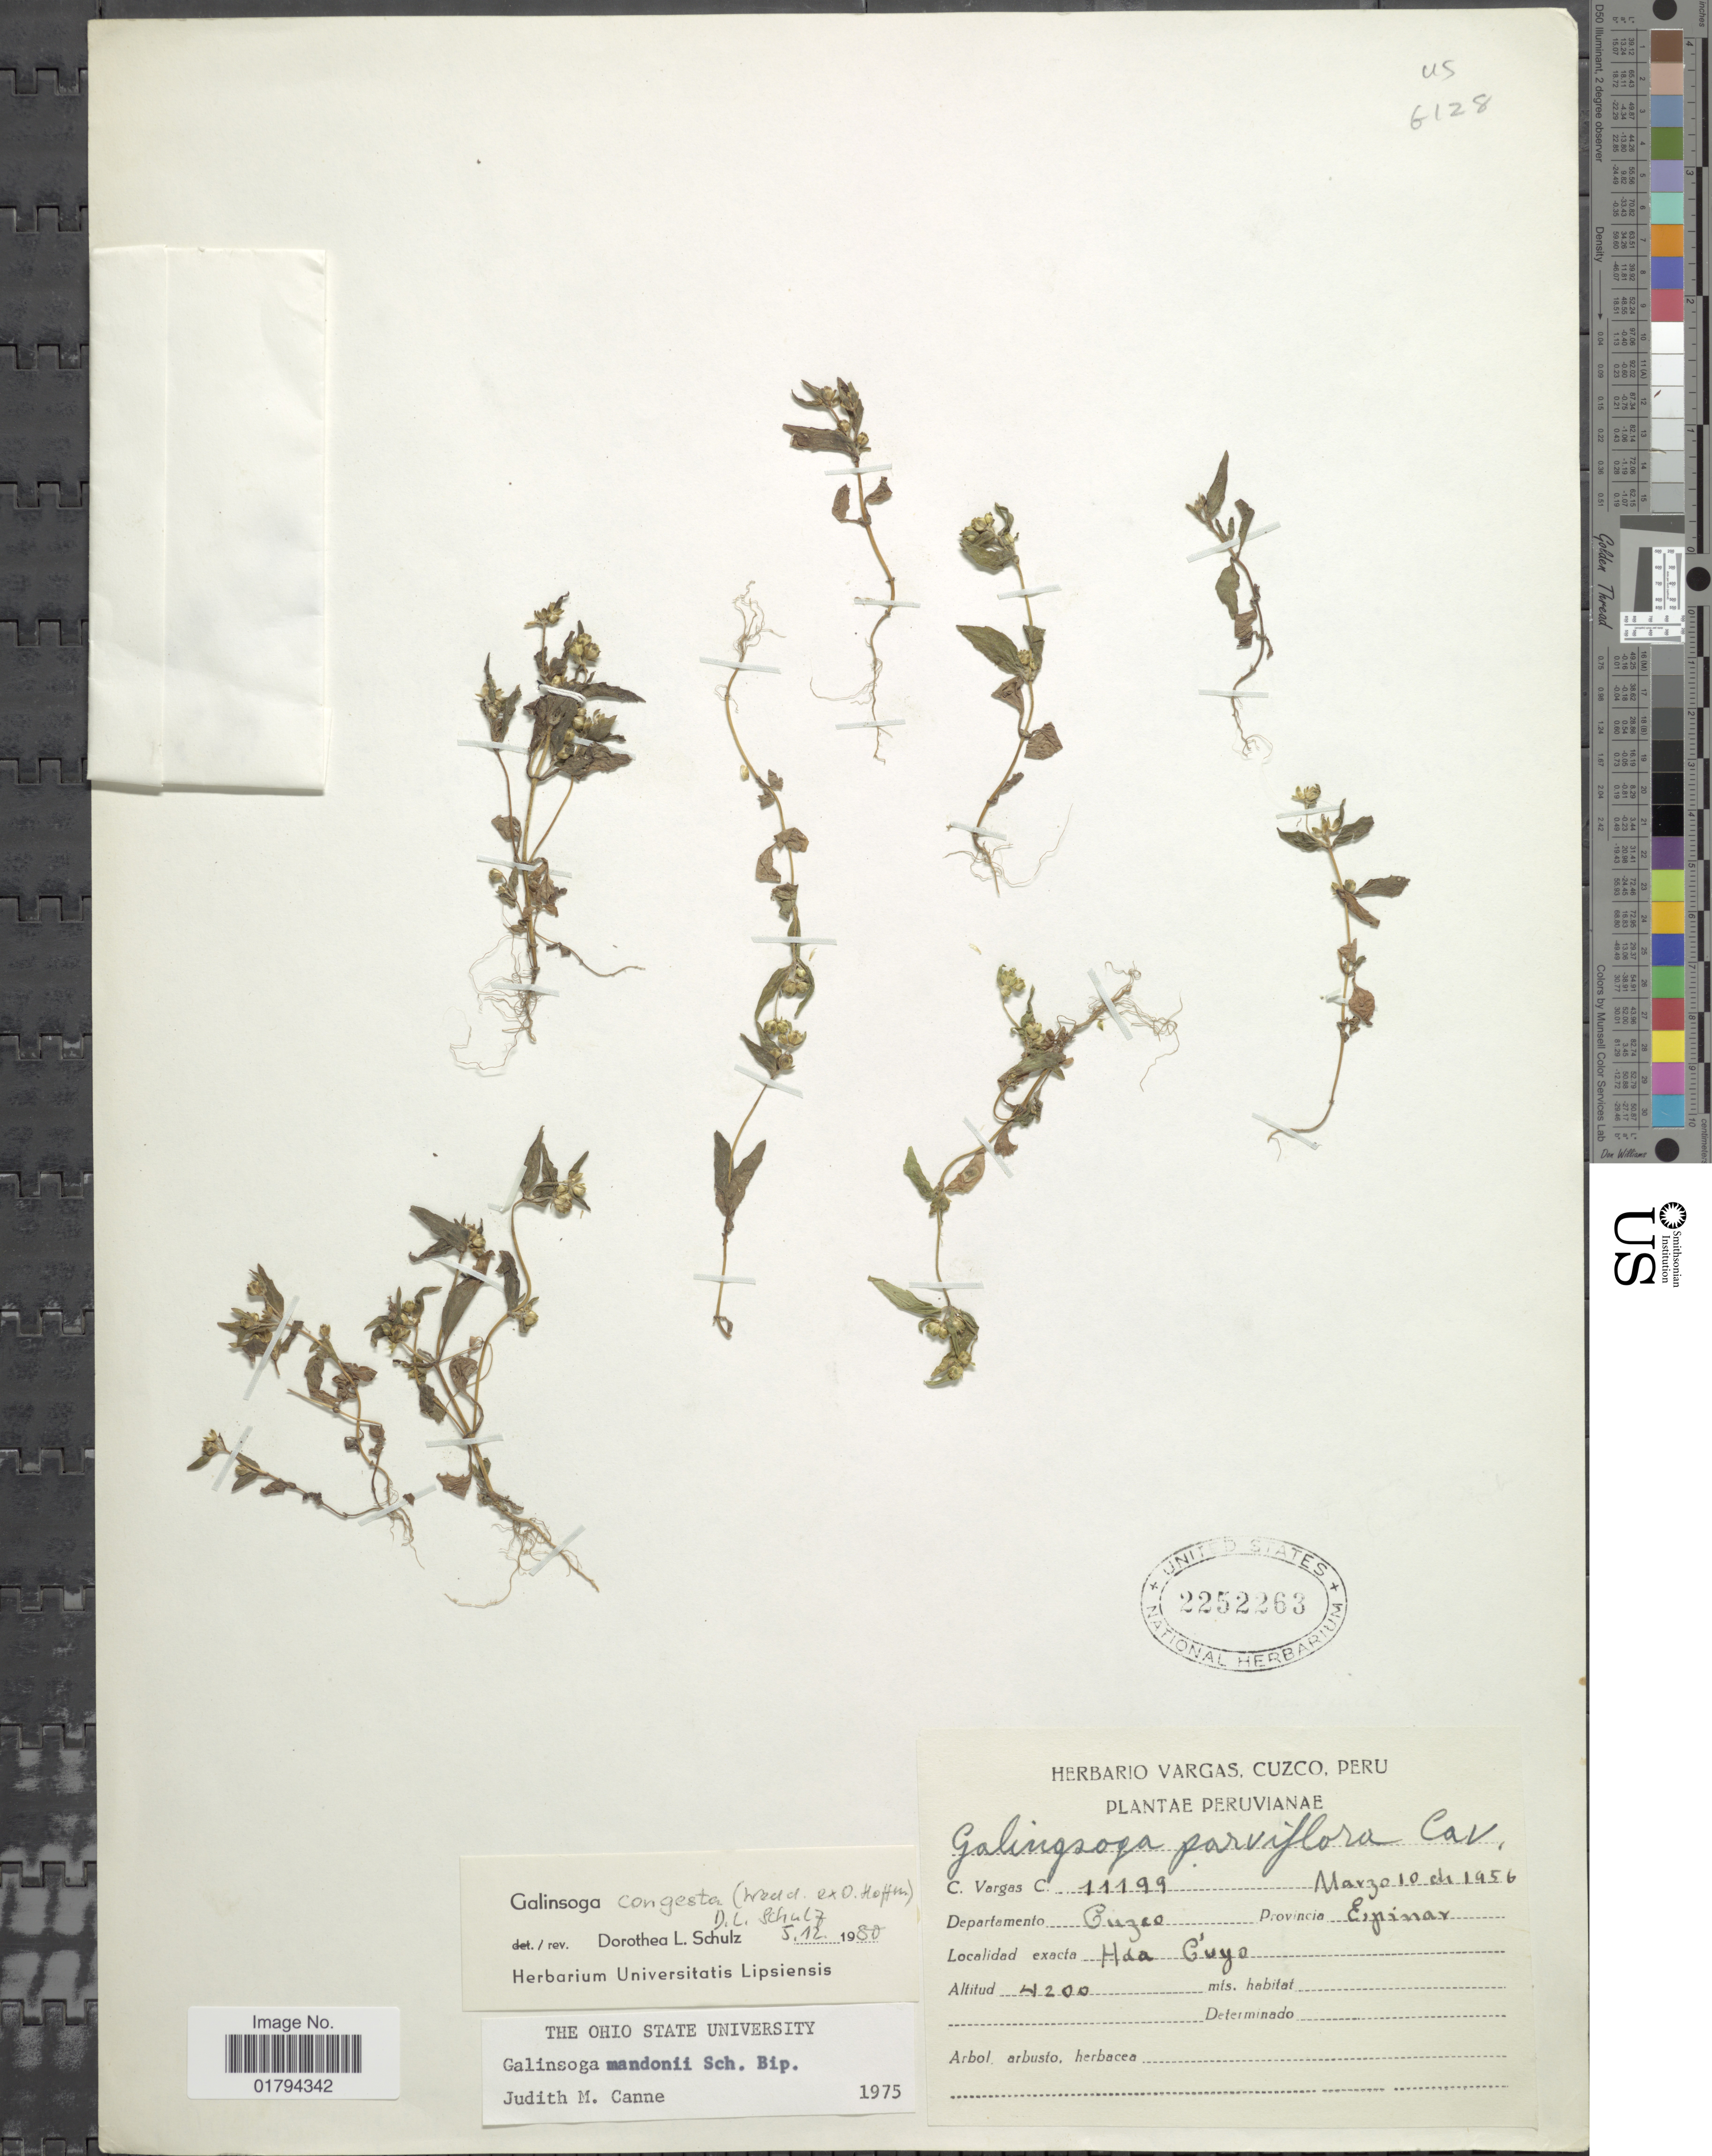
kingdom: Plantae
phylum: Tracheophyta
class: Magnoliopsida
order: Asterales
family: Asteraceae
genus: Galinsoga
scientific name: Galinsoga congesta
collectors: C. Vargas Calderón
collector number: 11199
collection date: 1956-03-10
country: Peru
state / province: Cusco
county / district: Espinar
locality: Hda Guyo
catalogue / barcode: US 2252263